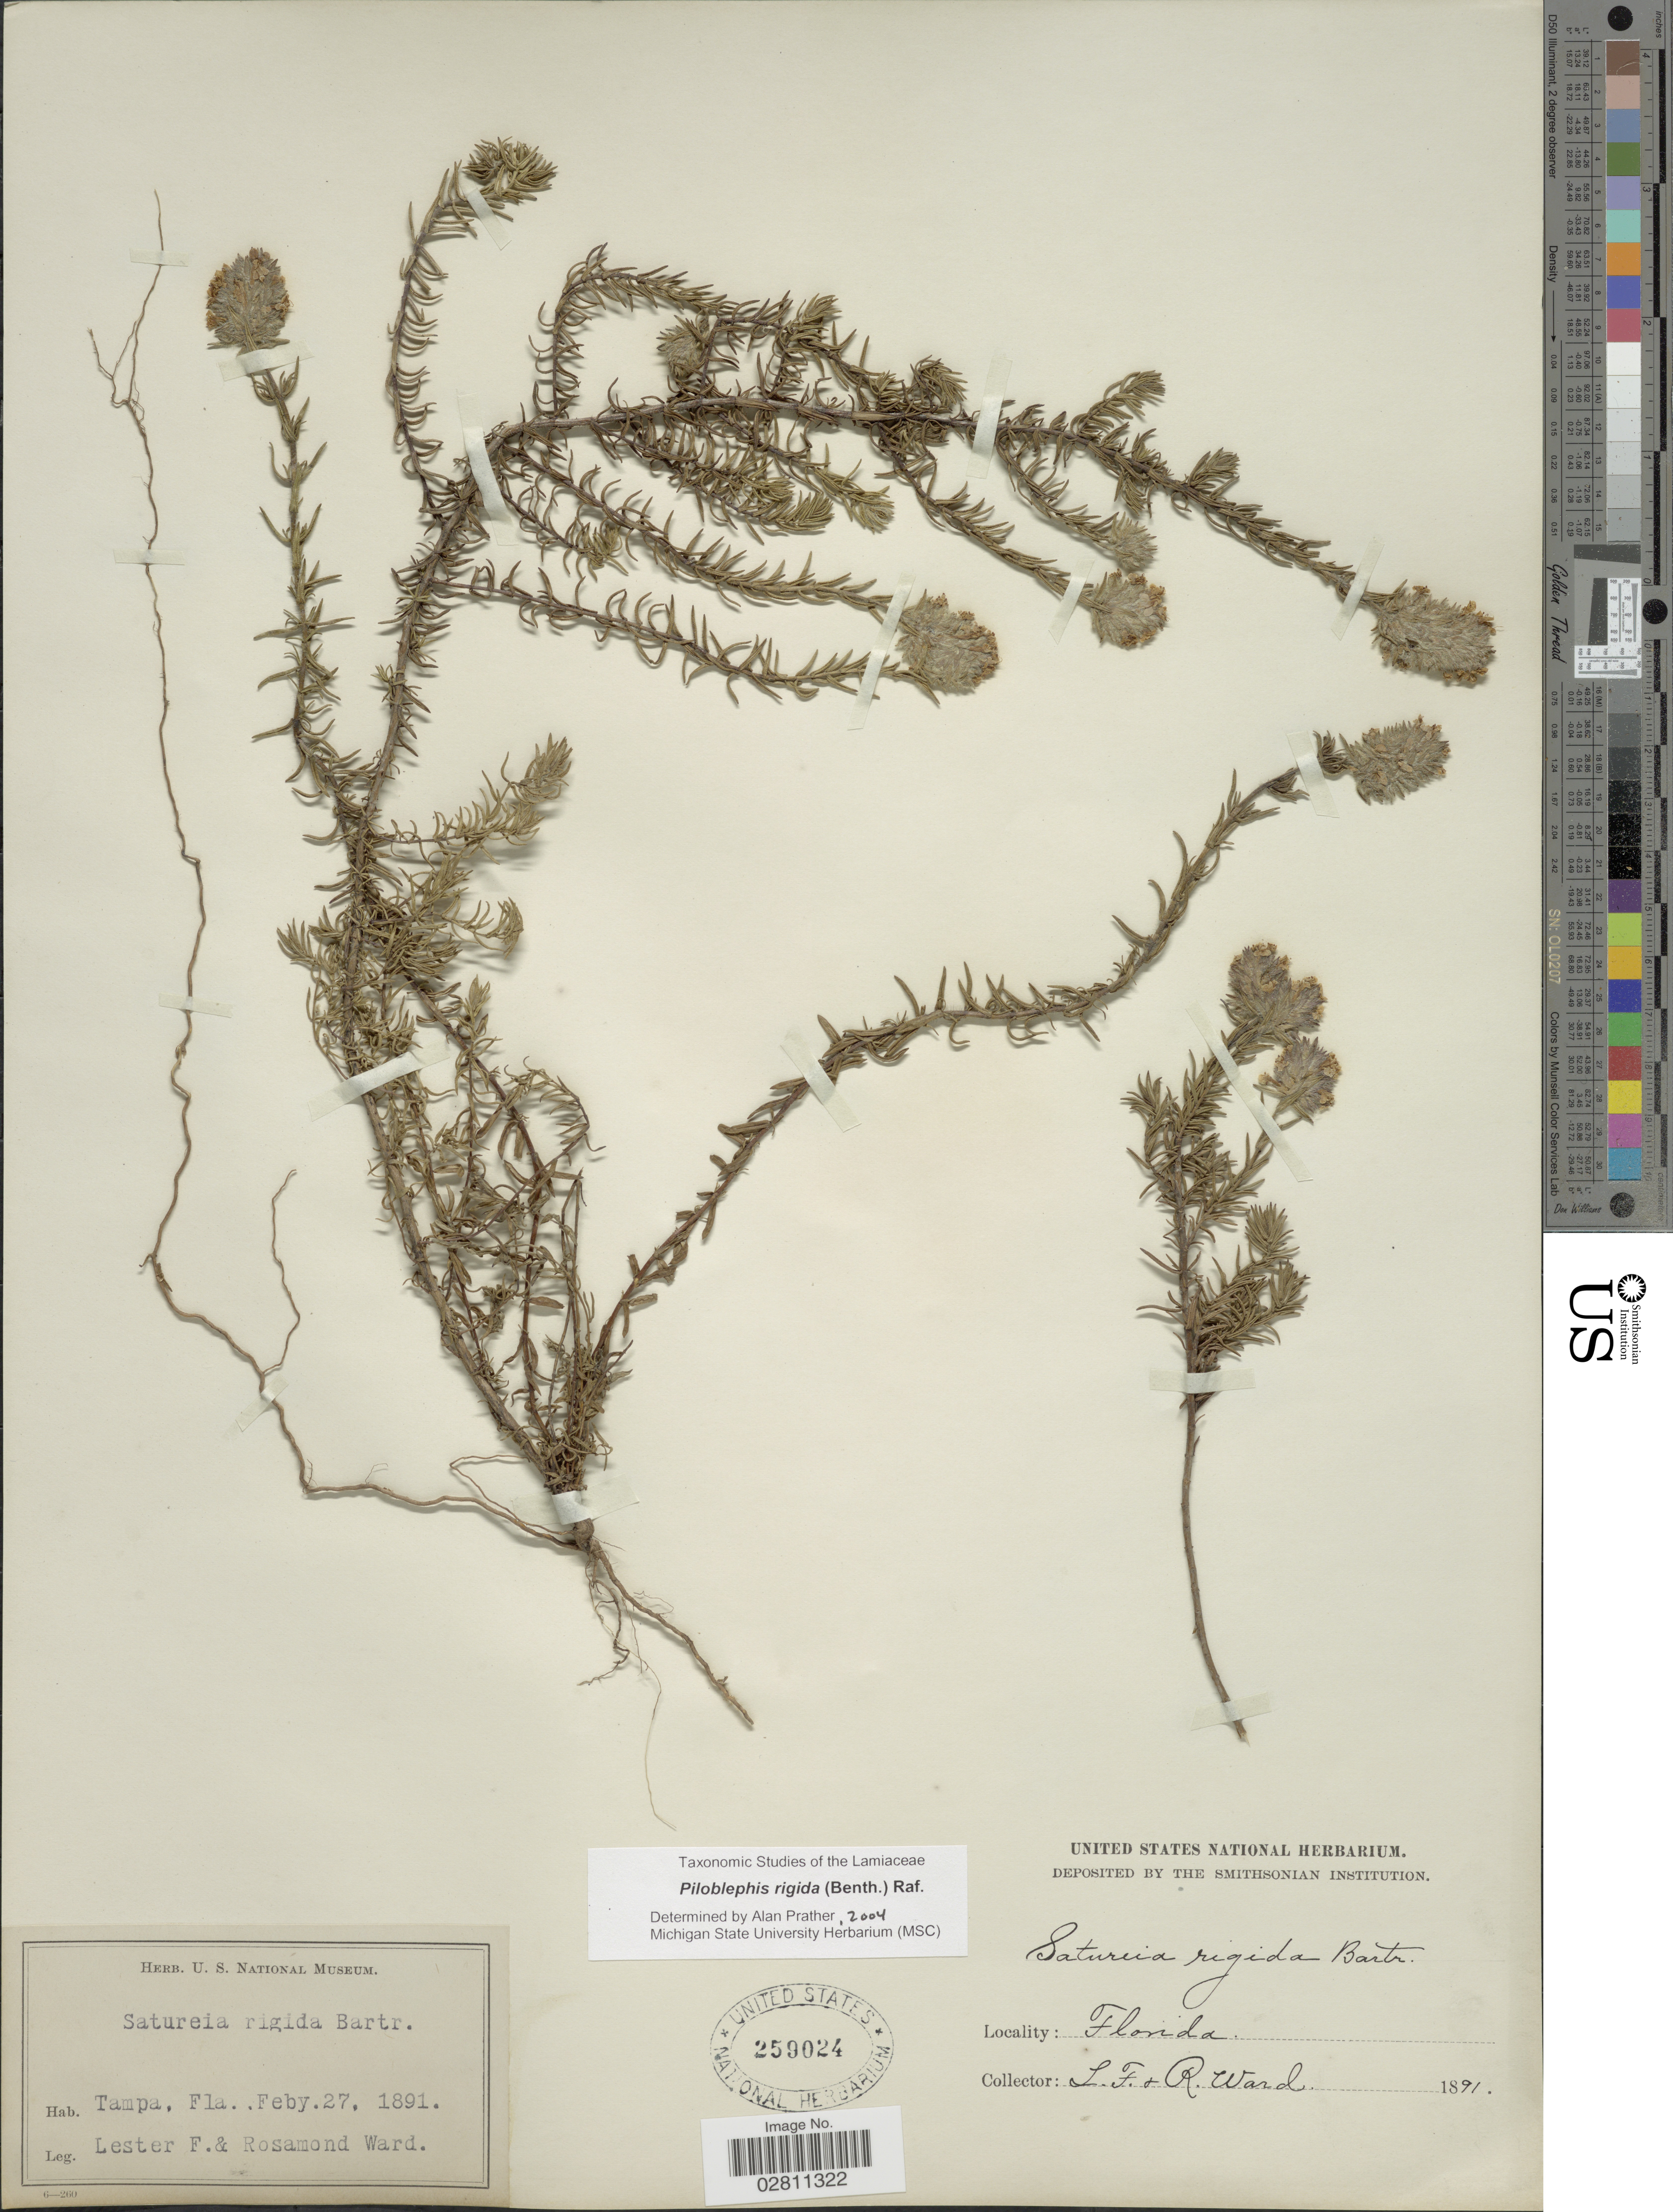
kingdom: Plantae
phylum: Tracheophyta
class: Magnoliopsida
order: Lamiales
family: Lamiaceae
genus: Piloblephis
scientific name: Piloblephis rigida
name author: (Bartram ex Benth.) Raf.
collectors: L. F. Ward & R. Ward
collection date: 1891-02-27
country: United States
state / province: Florida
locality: Tampa.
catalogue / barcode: US 259024